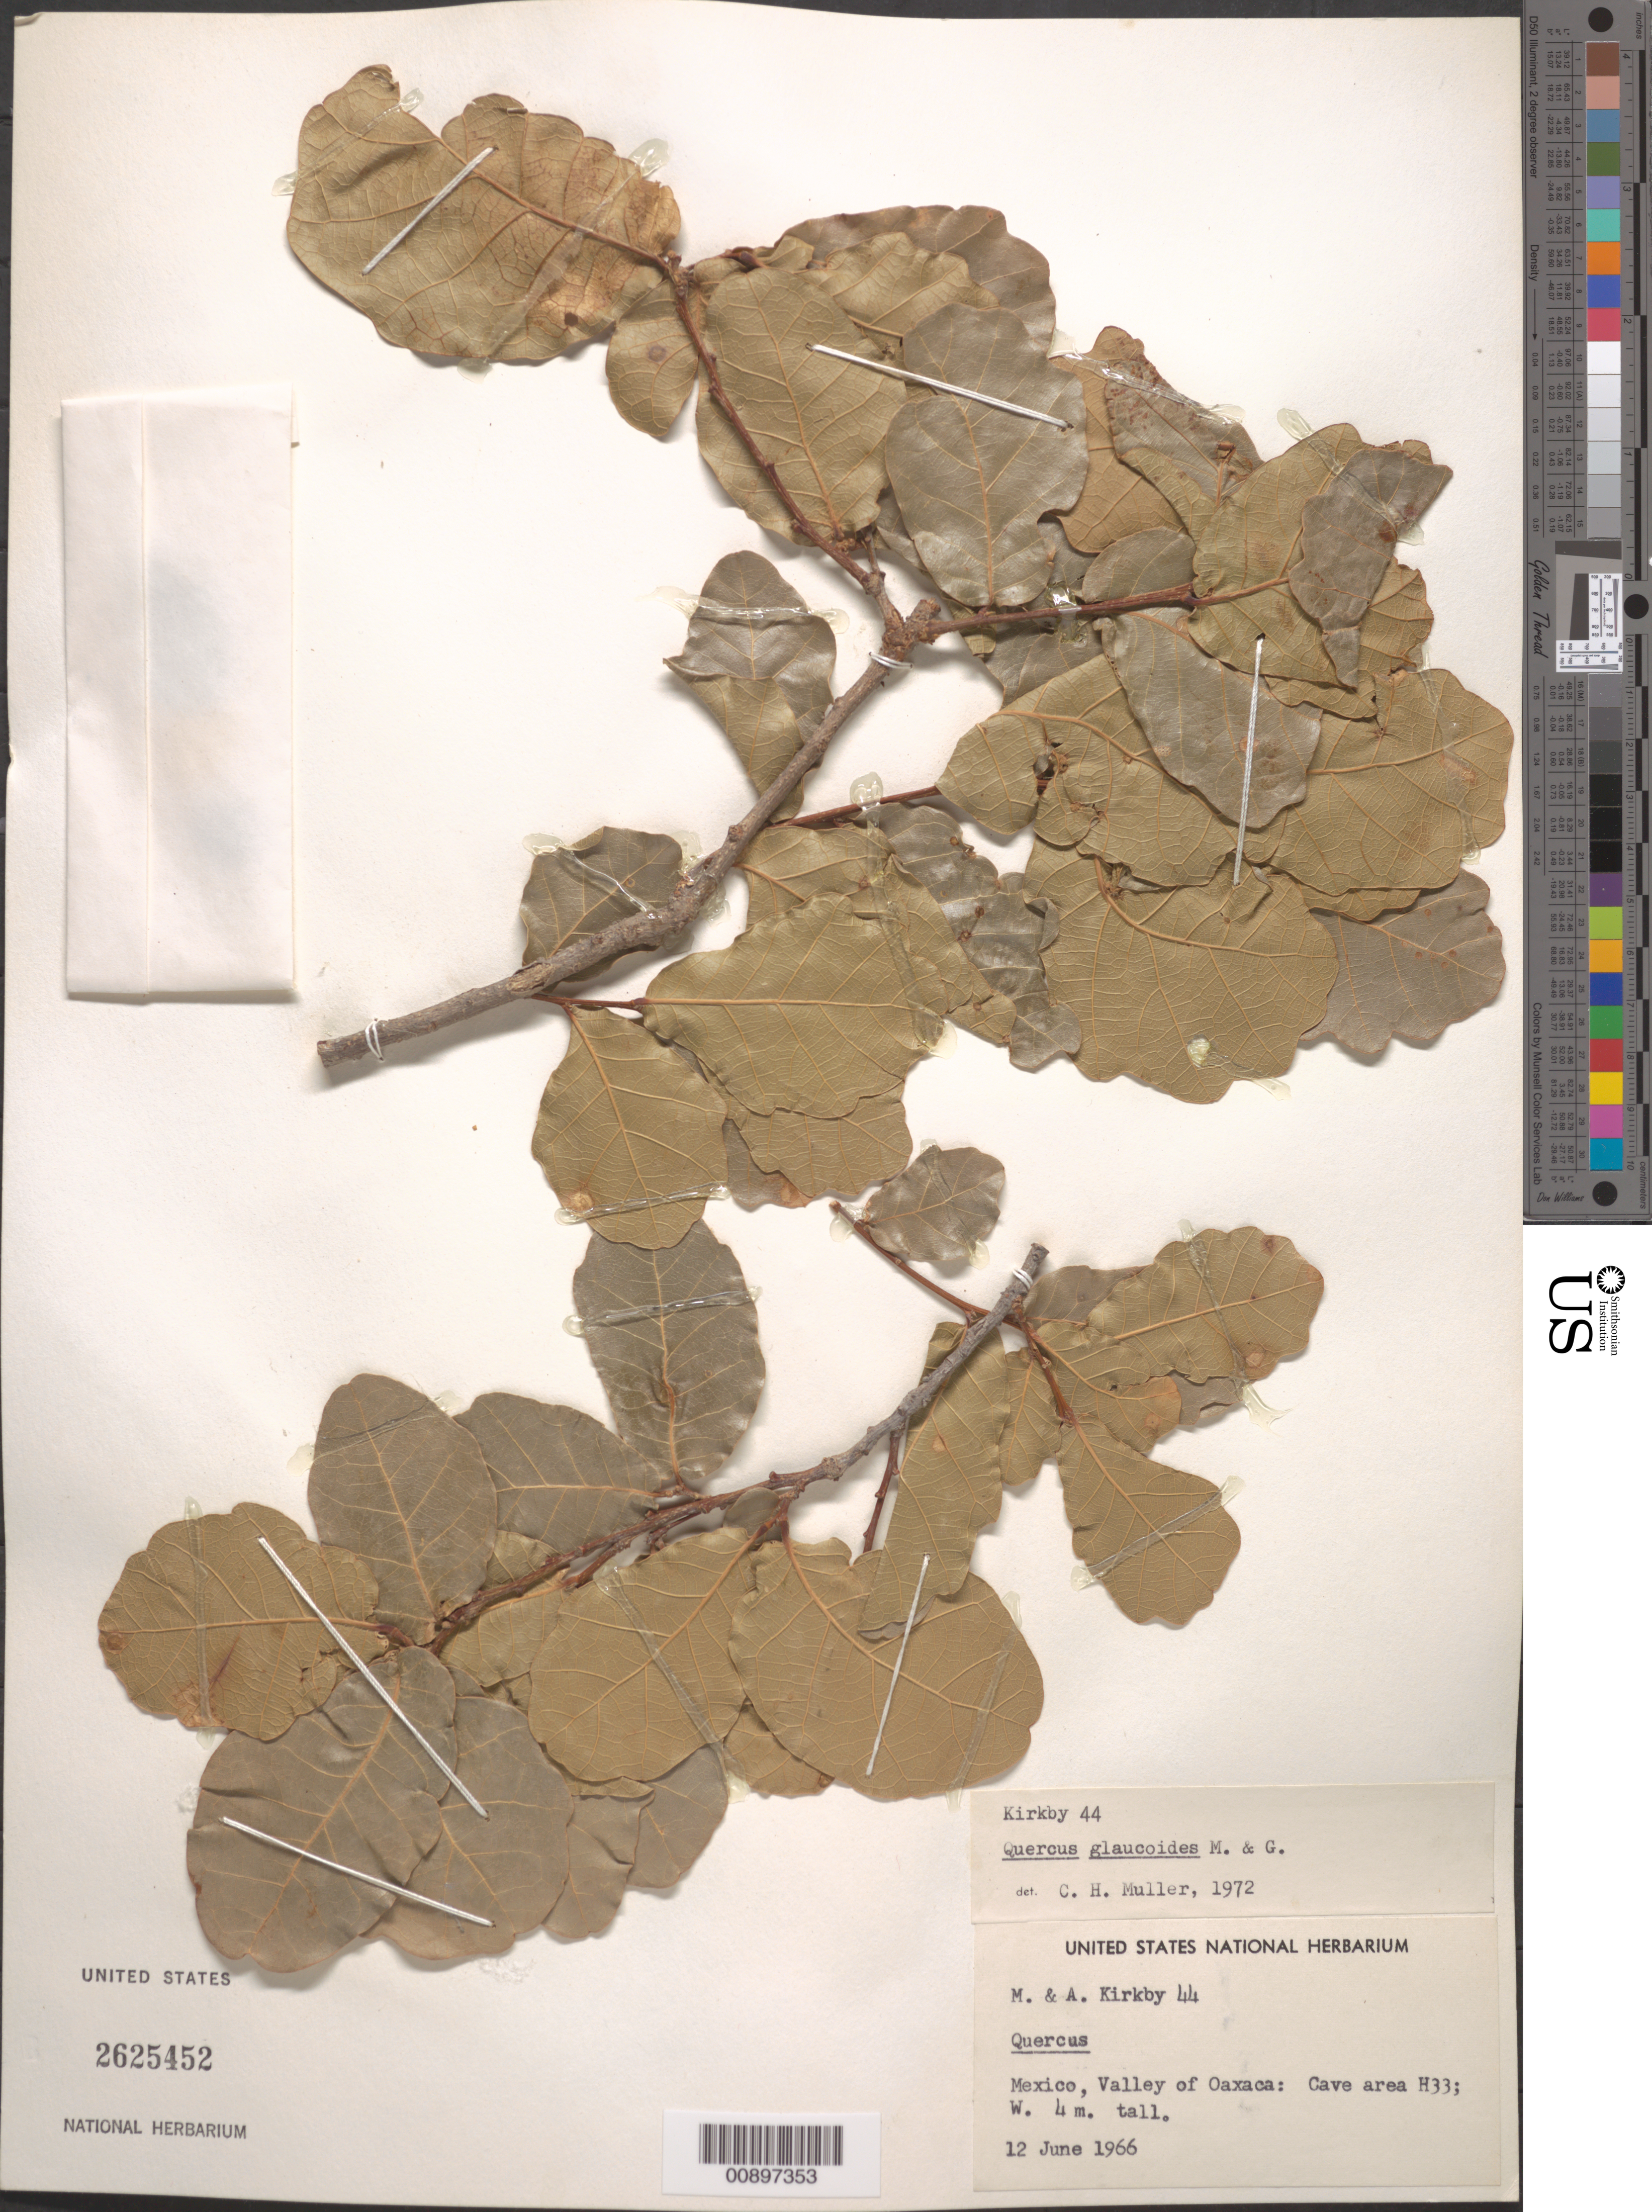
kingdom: Plantae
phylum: Tracheophyta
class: Magnoliopsida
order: Fagales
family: Fagaceae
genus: Quercus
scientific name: Quercus glaucoides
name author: M. Martens & Galeotti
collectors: Kirkby, M. & A. Kirkby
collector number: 44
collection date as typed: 12 Jun 1966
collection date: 1966-06-12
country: Mexico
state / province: Oaxaca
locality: Valley of Oaxaca: Cave area H33; W.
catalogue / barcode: US 2625452